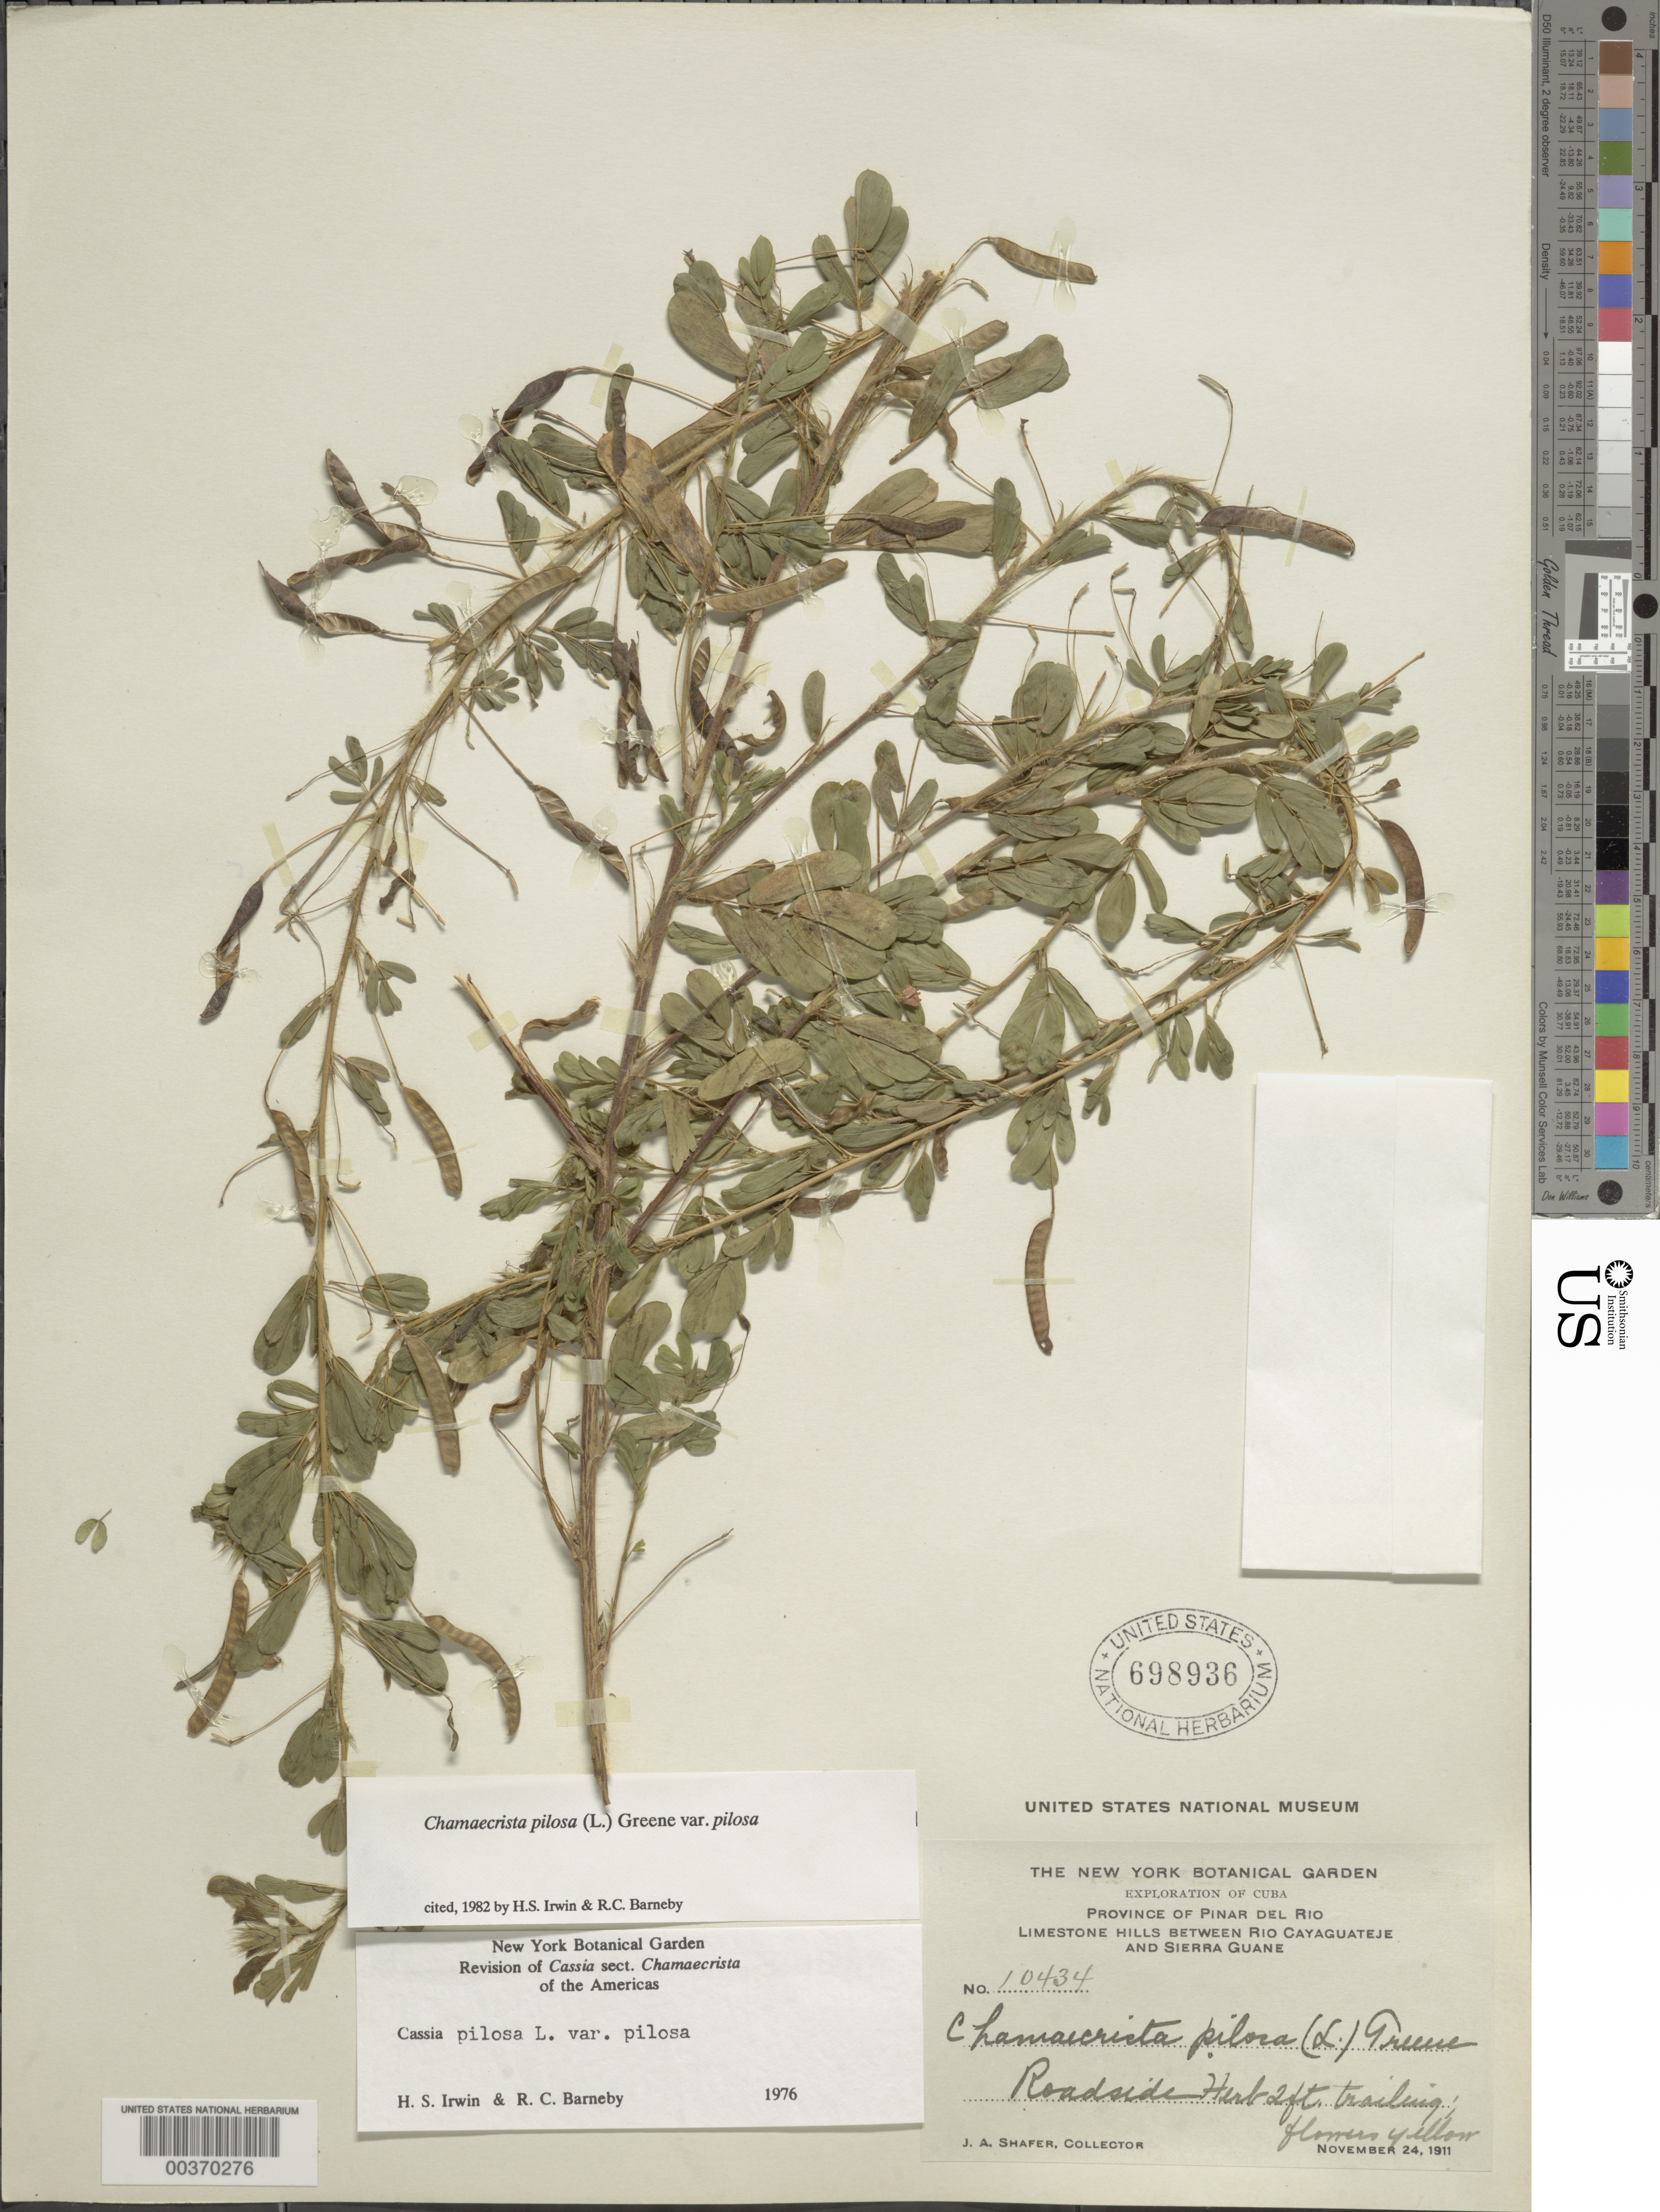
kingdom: Plantae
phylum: Tracheophyta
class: Magnoliopsida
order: Fabales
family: Fabaceae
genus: Chamaecrista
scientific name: Chamaecrista pilosa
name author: (L.) Greene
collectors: J. A. Shafer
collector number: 10434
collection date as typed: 24 Nov 1911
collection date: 1911-11-24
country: Cuba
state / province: Pinar del Río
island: Greater Antilles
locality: Limestone hills between rio cayaguateje and sierra guane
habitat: Roadside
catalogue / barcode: US 698936